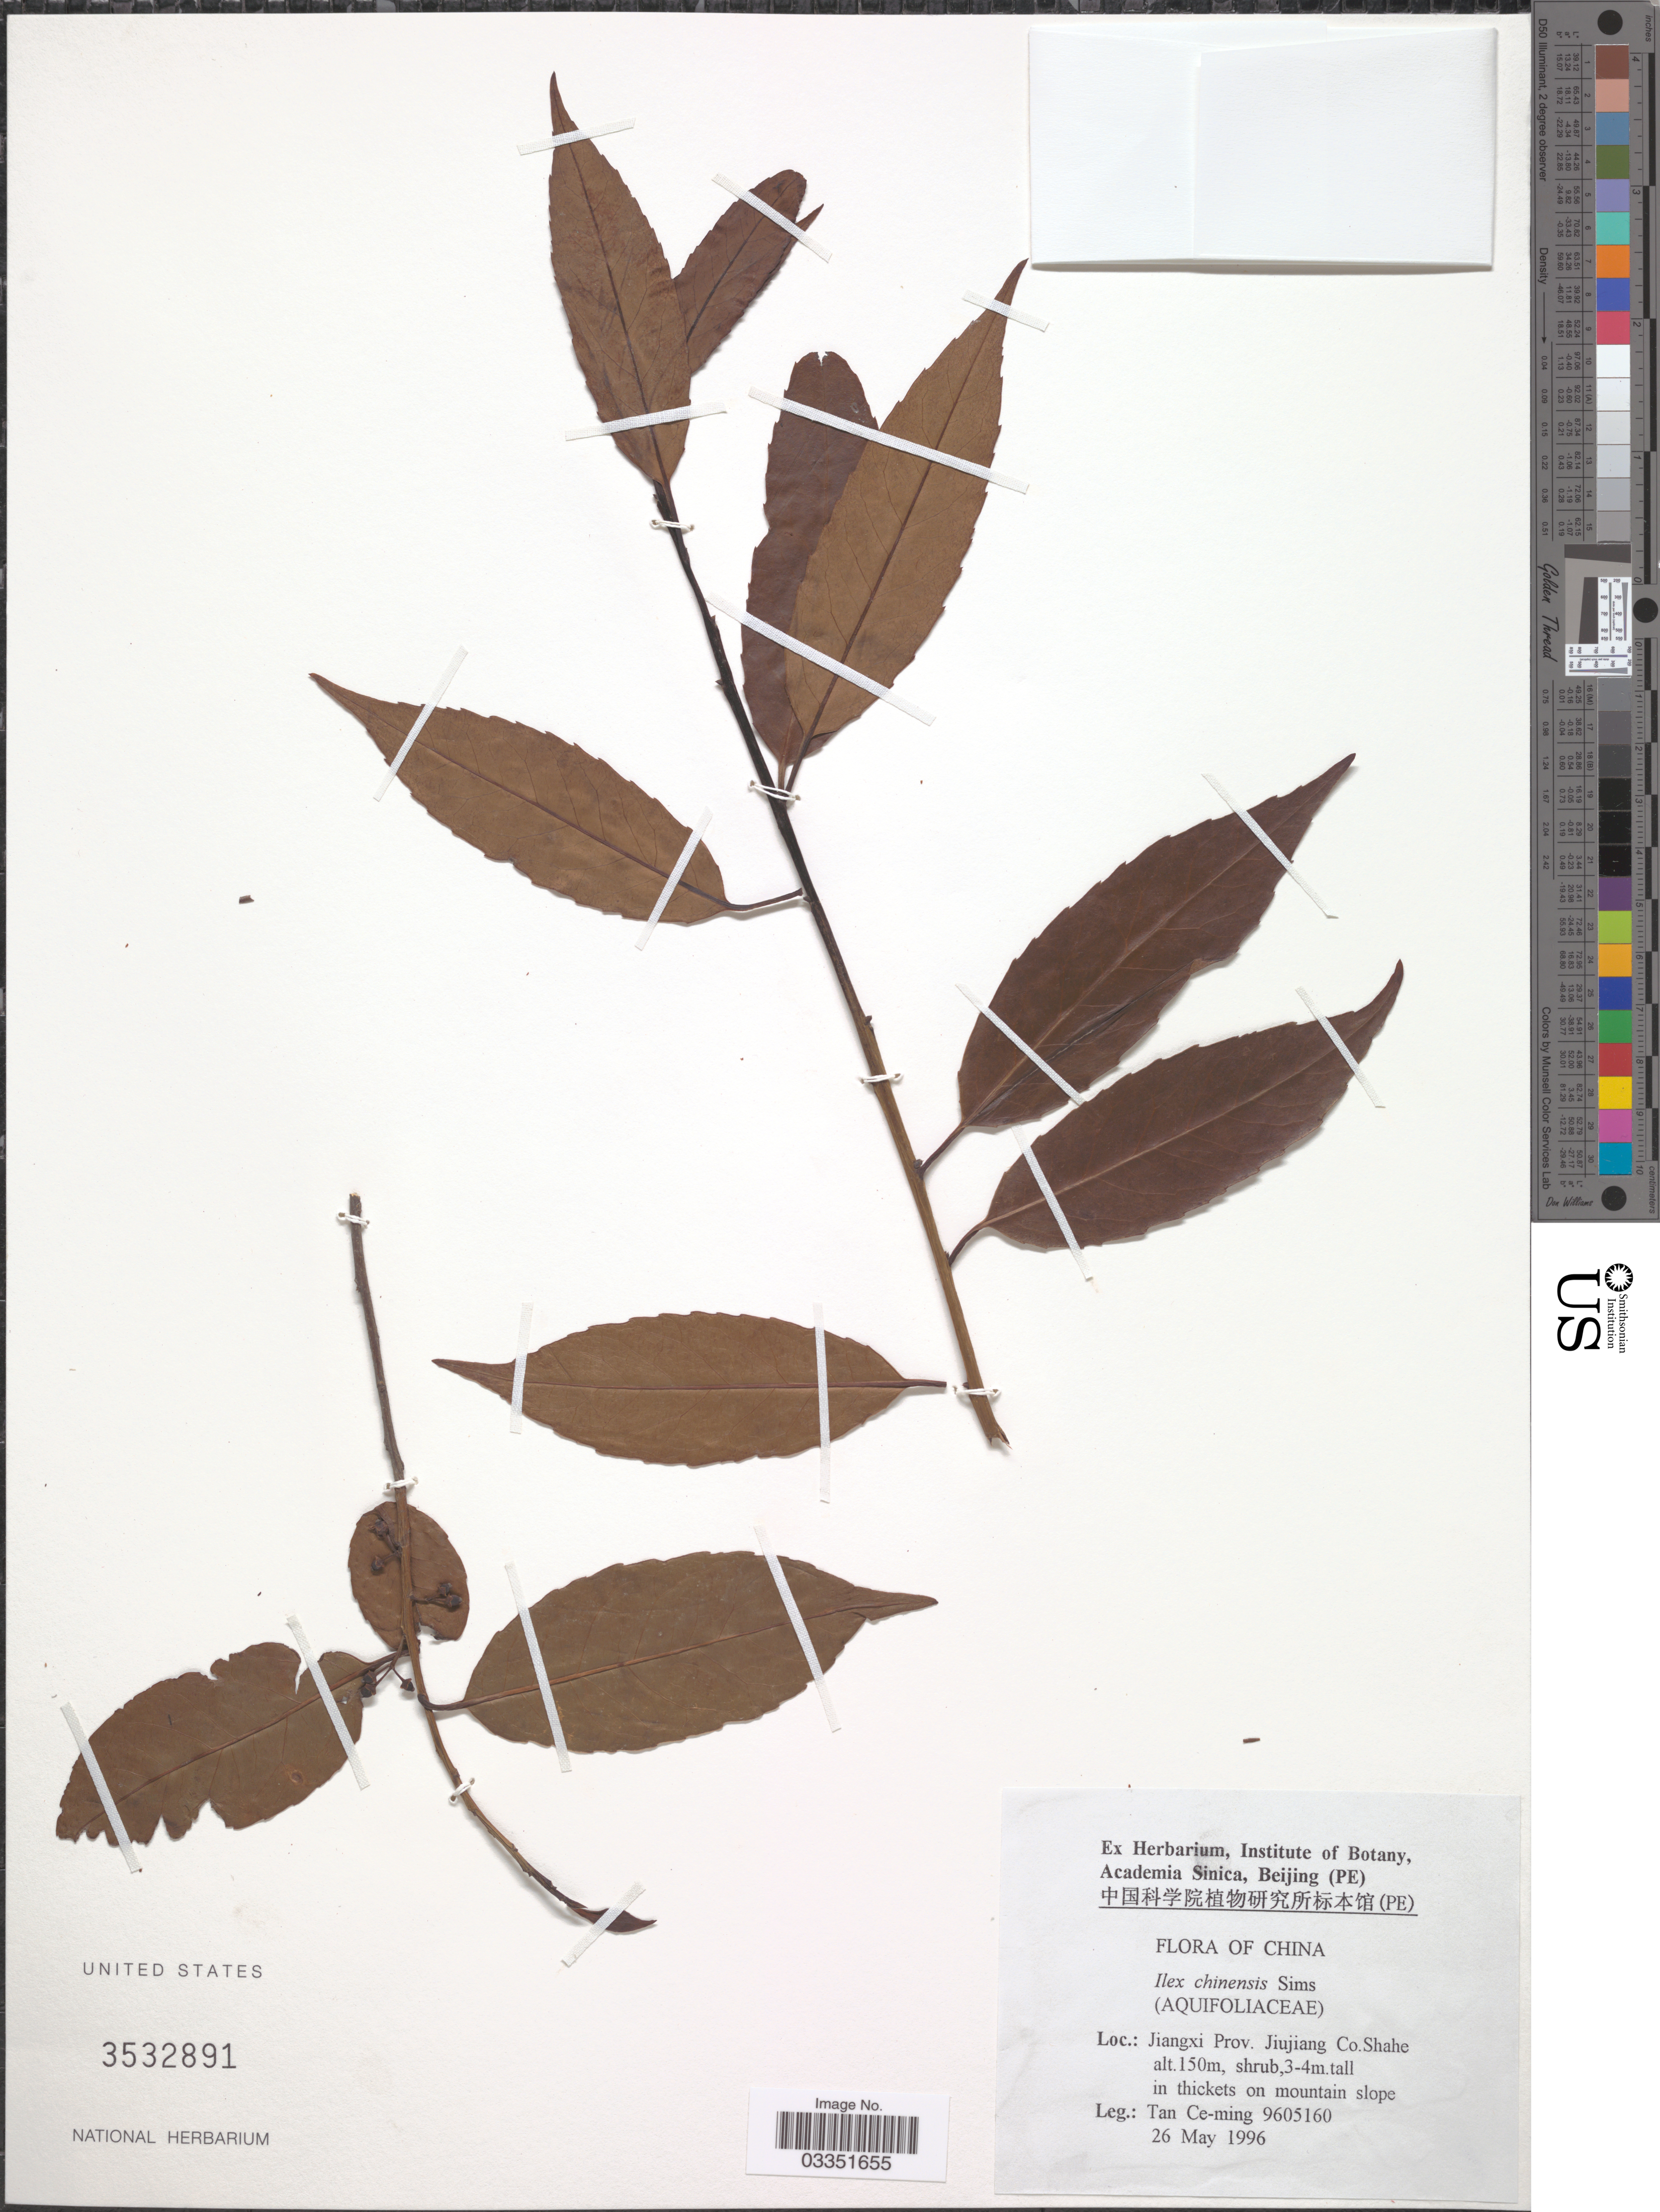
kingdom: Plantae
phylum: Tracheophyta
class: Magnoliopsida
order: Aquifoliales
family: Aquifoliaceae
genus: Ilex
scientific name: Ilex chinensis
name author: Sims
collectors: Tan Ce-Ming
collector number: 9605160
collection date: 1996-05-26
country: China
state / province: Jiangxi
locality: Jiangxi Prov. Jiujiang Co. Shahe.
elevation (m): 150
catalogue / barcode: US 3532891